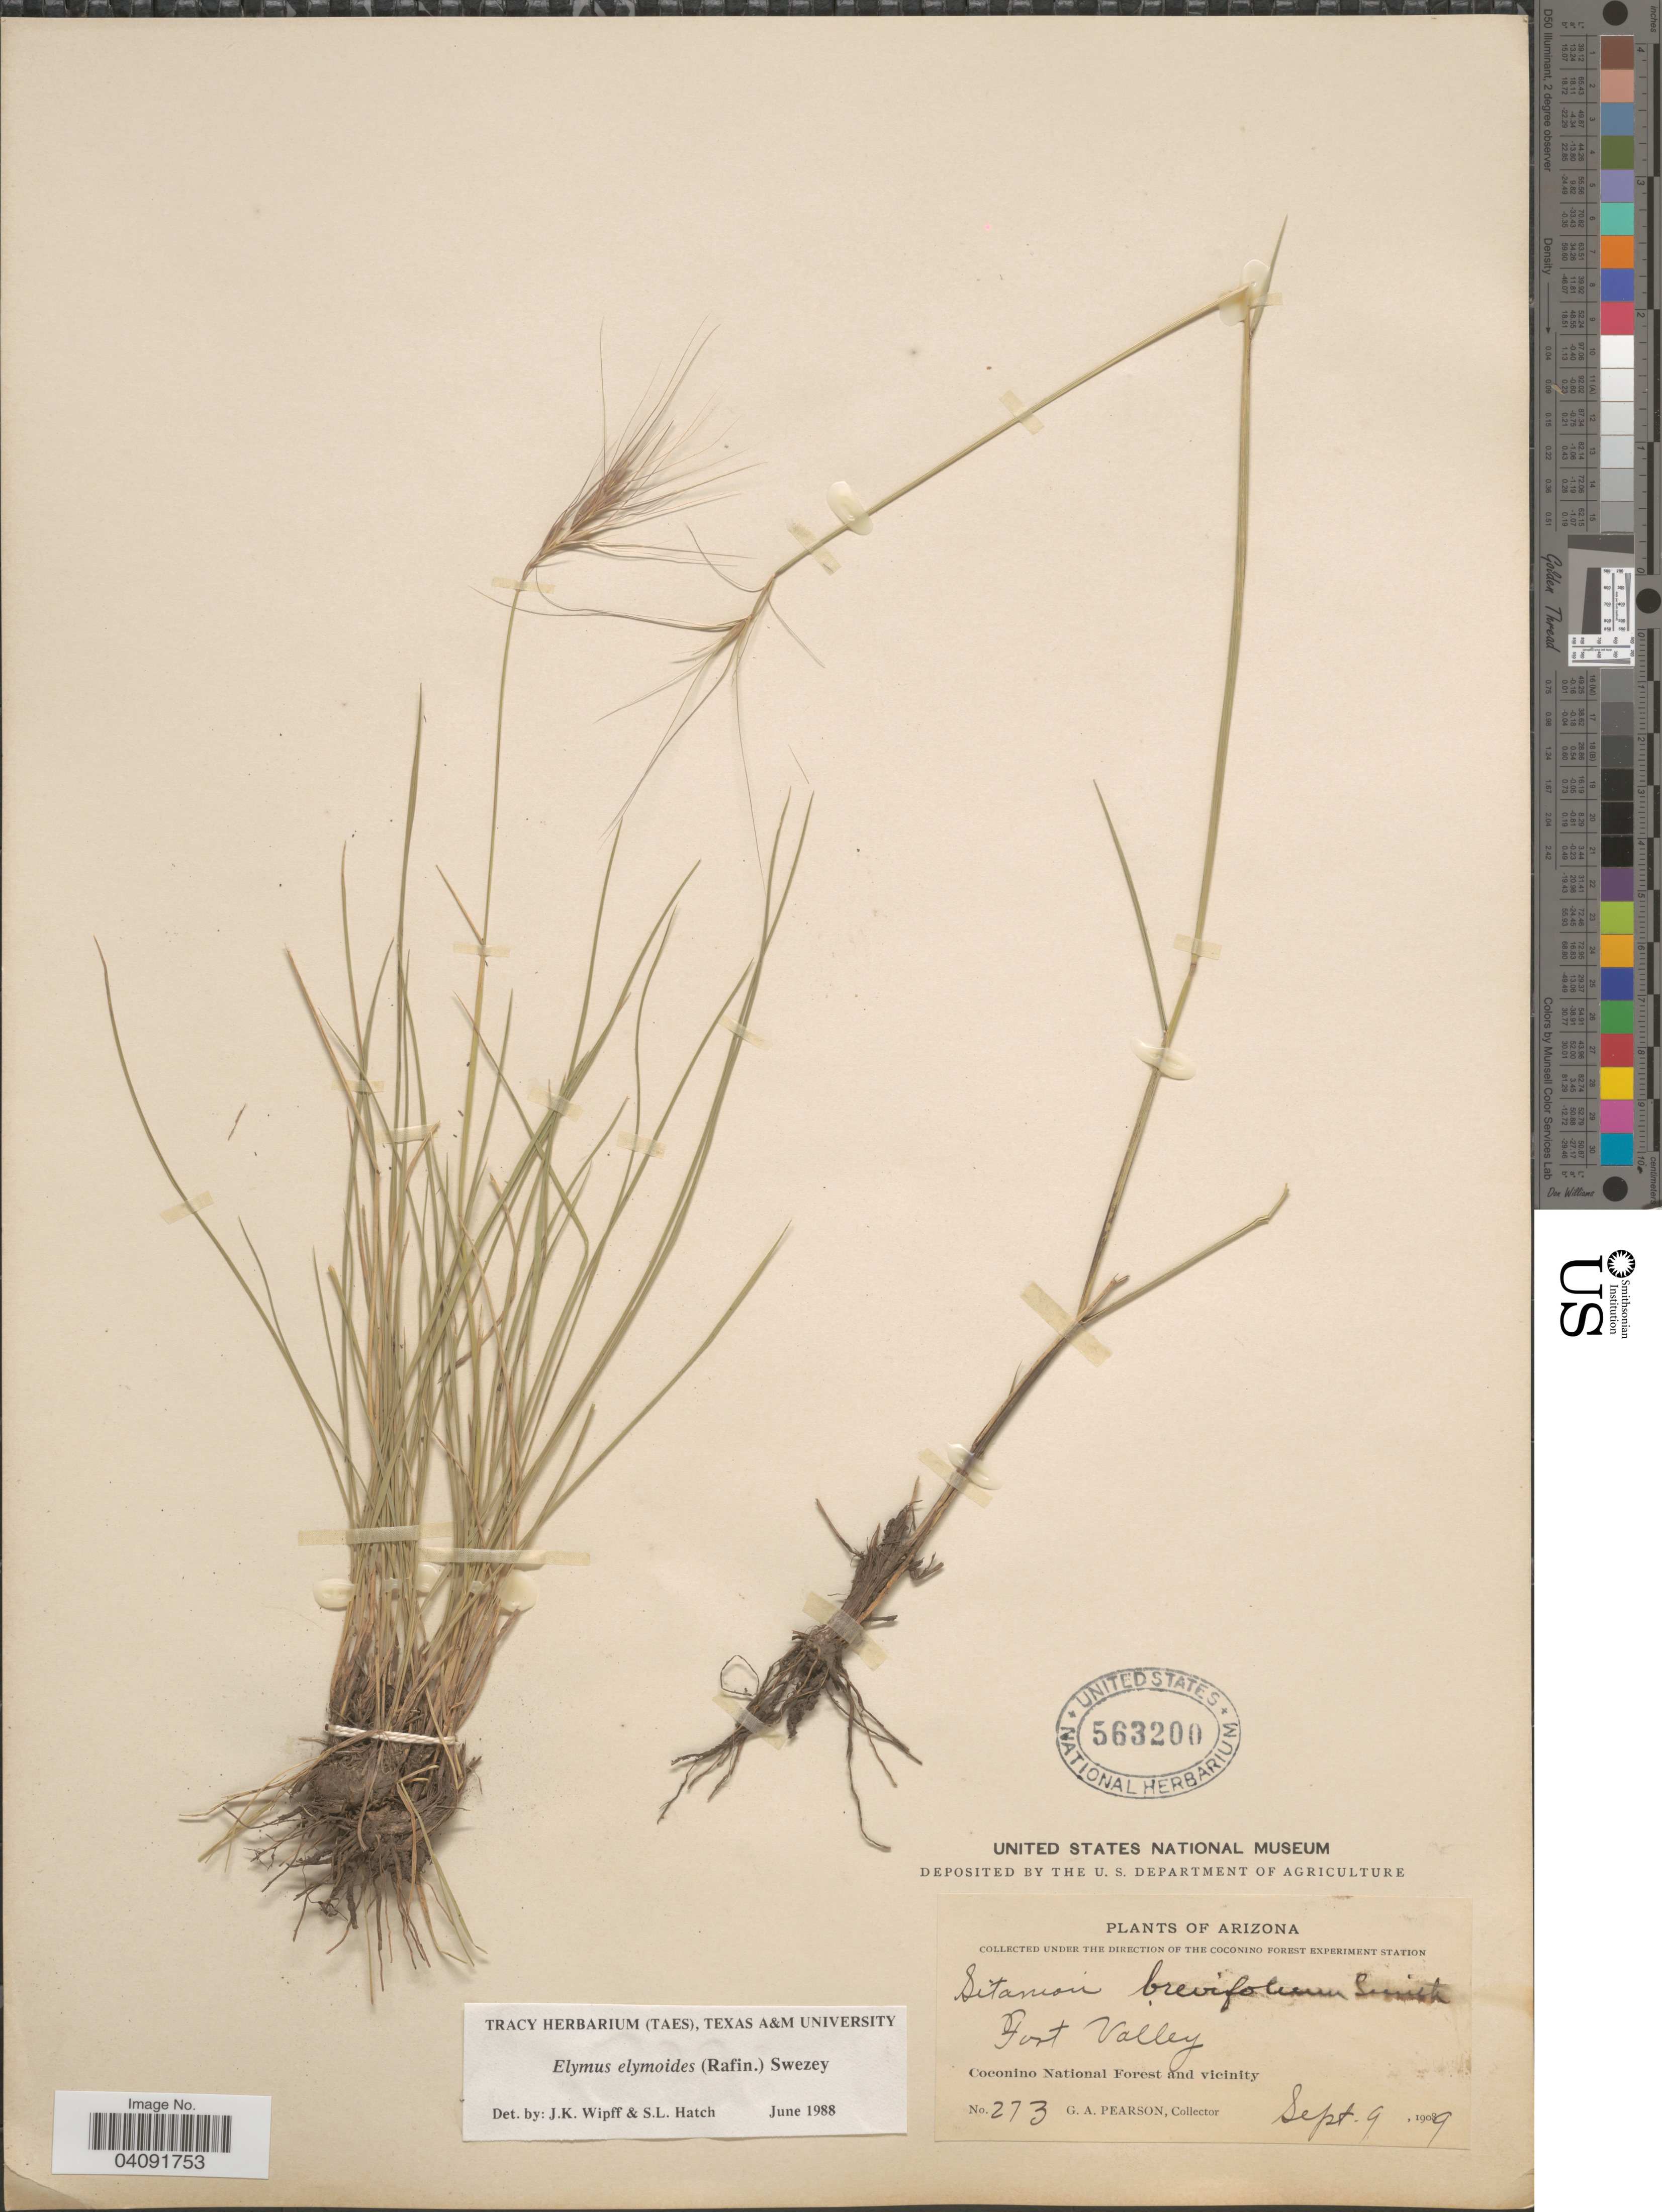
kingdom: Plantae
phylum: Tracheophyta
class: Liliopsida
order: Poales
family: Poaceae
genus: Elymus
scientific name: Elymus elymoides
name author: (Raf.) Swezey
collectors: G. Pearson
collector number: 273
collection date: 1909-09-09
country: United States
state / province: Arizona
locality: Fort Valley. Coconino National Forest and vicinity.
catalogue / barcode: US 563200